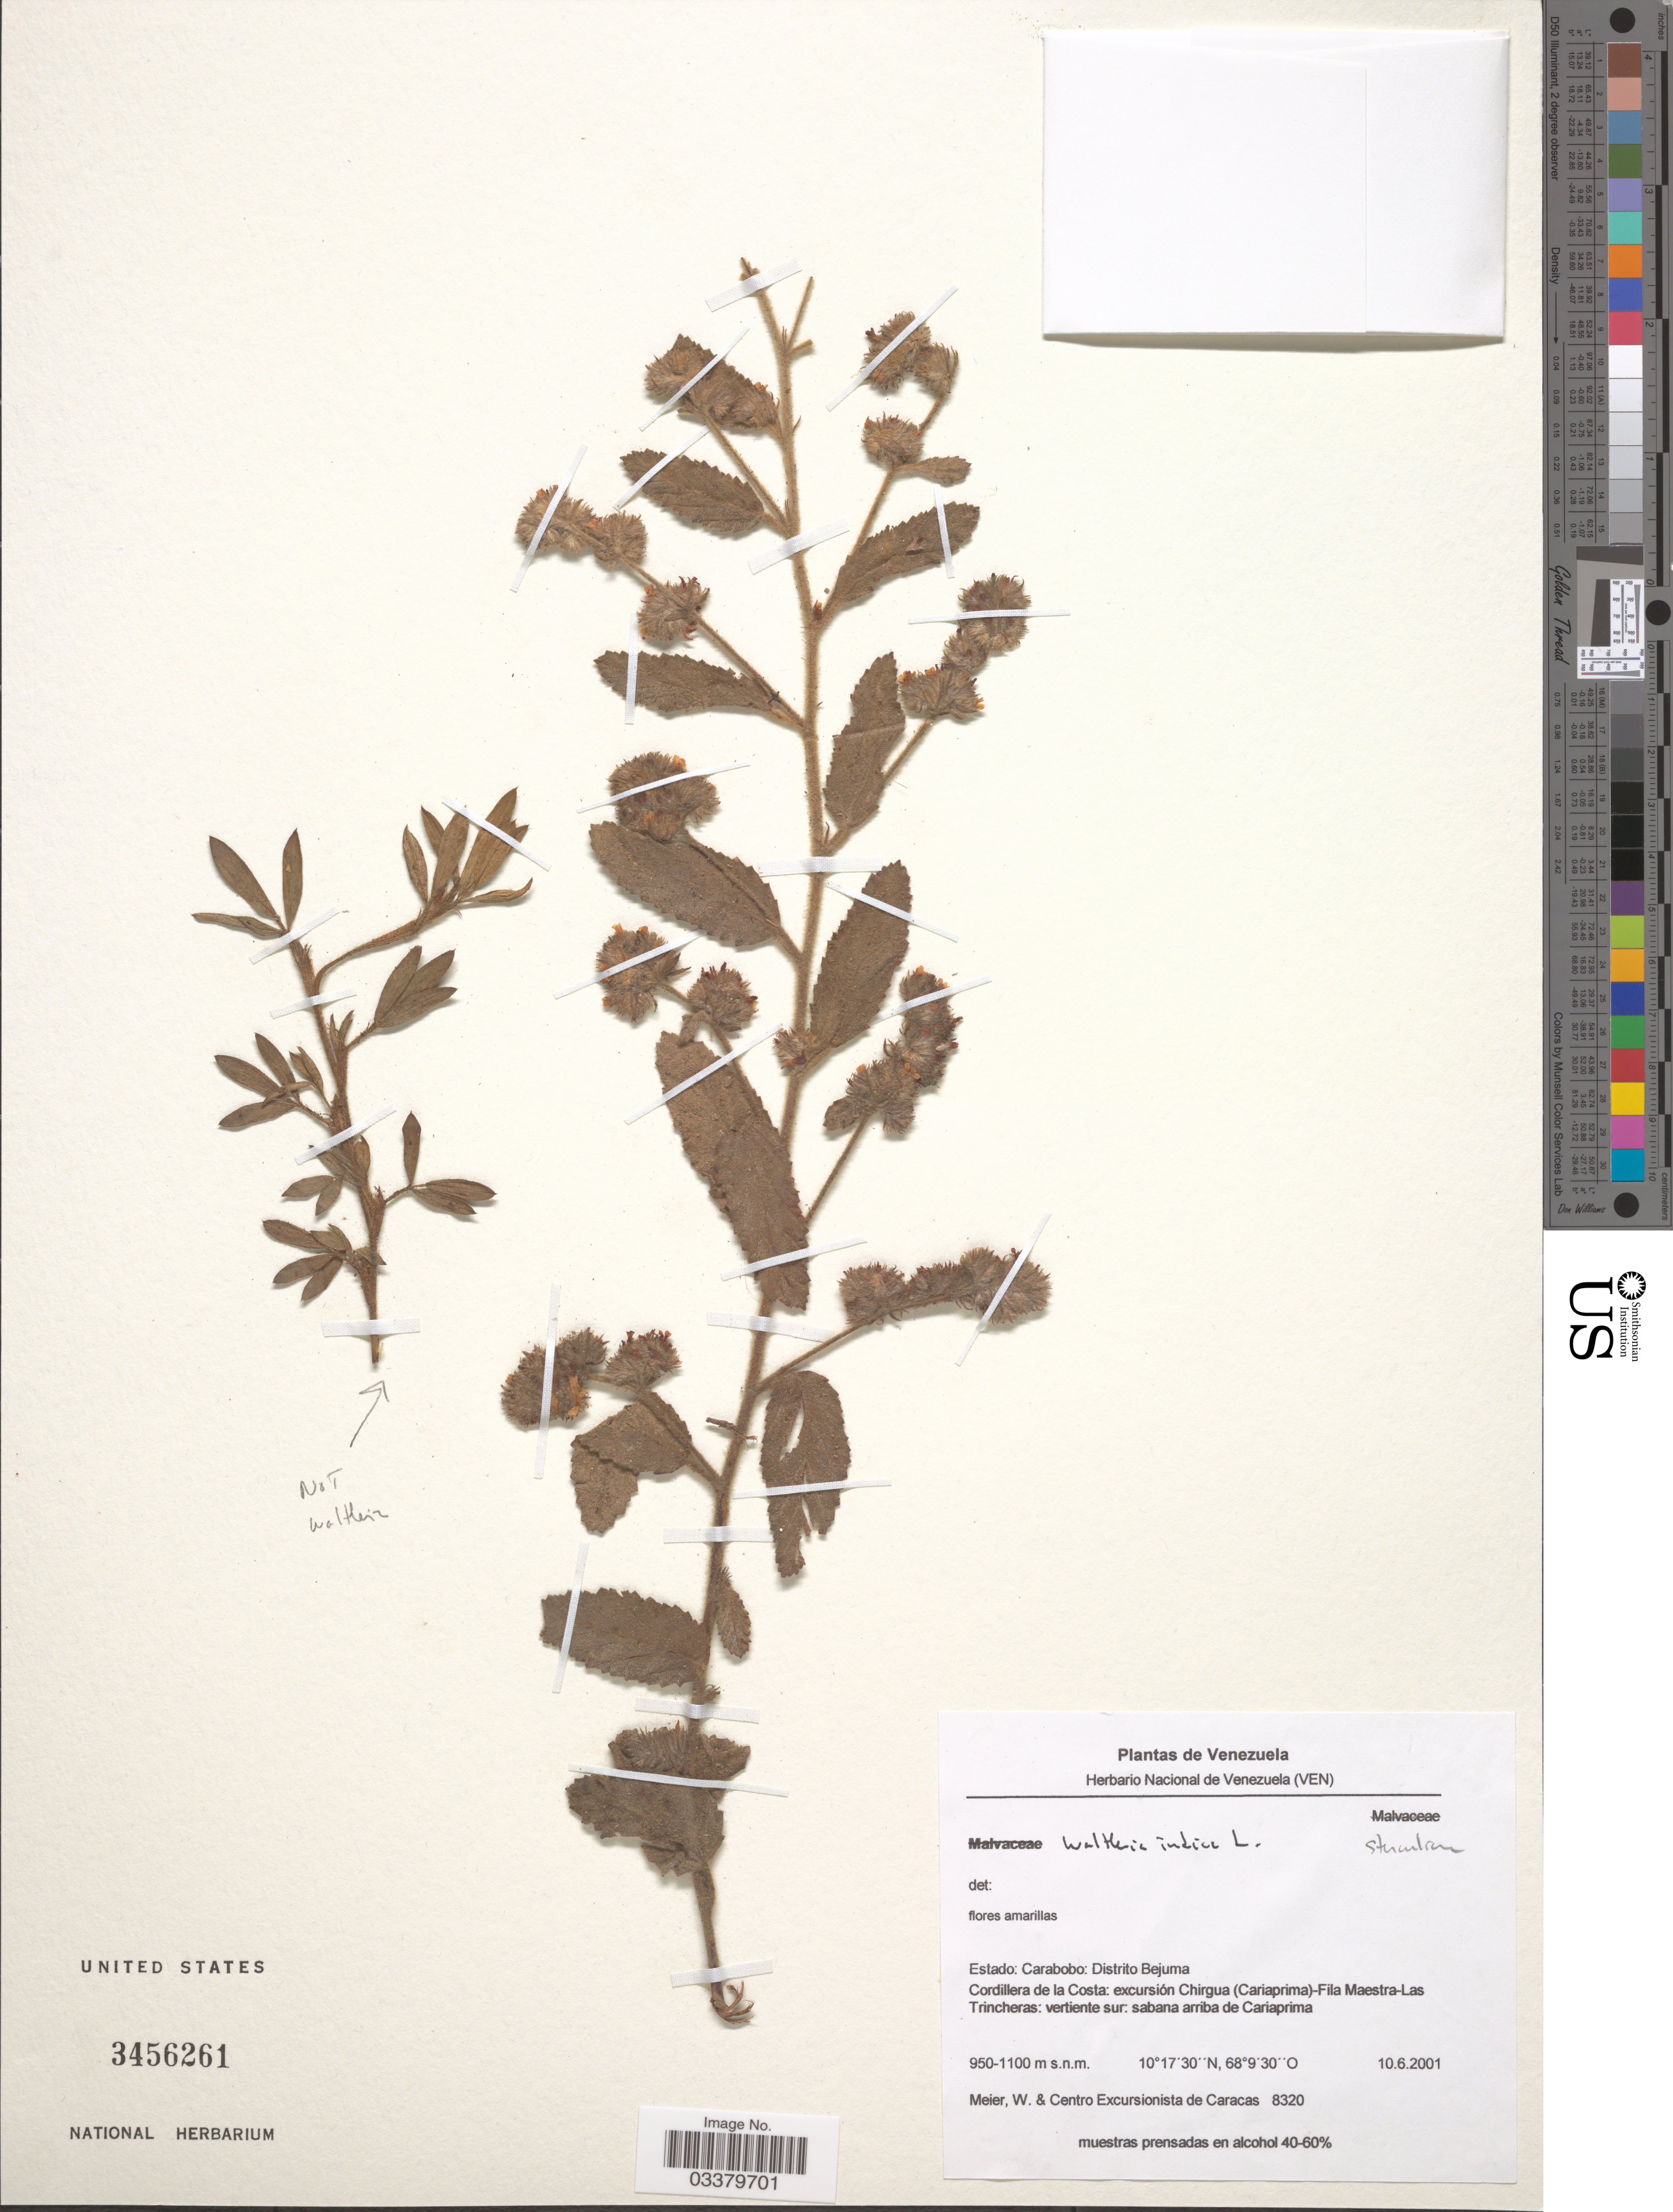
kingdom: Plantae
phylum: Tracheophyta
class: Magnoliopsida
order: Malvales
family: Malvaceae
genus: Waltheria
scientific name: Waltheria indica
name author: L.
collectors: W. Meier & Centro Excurs. Caracas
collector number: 8320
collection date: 2001-06-10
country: Venezuela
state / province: Carabobo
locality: Distrito Bejuma. Cordillera de la Costa: excursión Chirgua (Cariaprima)-Fila Maestra-Las Trincheras: vertiente sur: sabana arriba de Cariaprima.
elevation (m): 950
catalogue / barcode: US 3456261